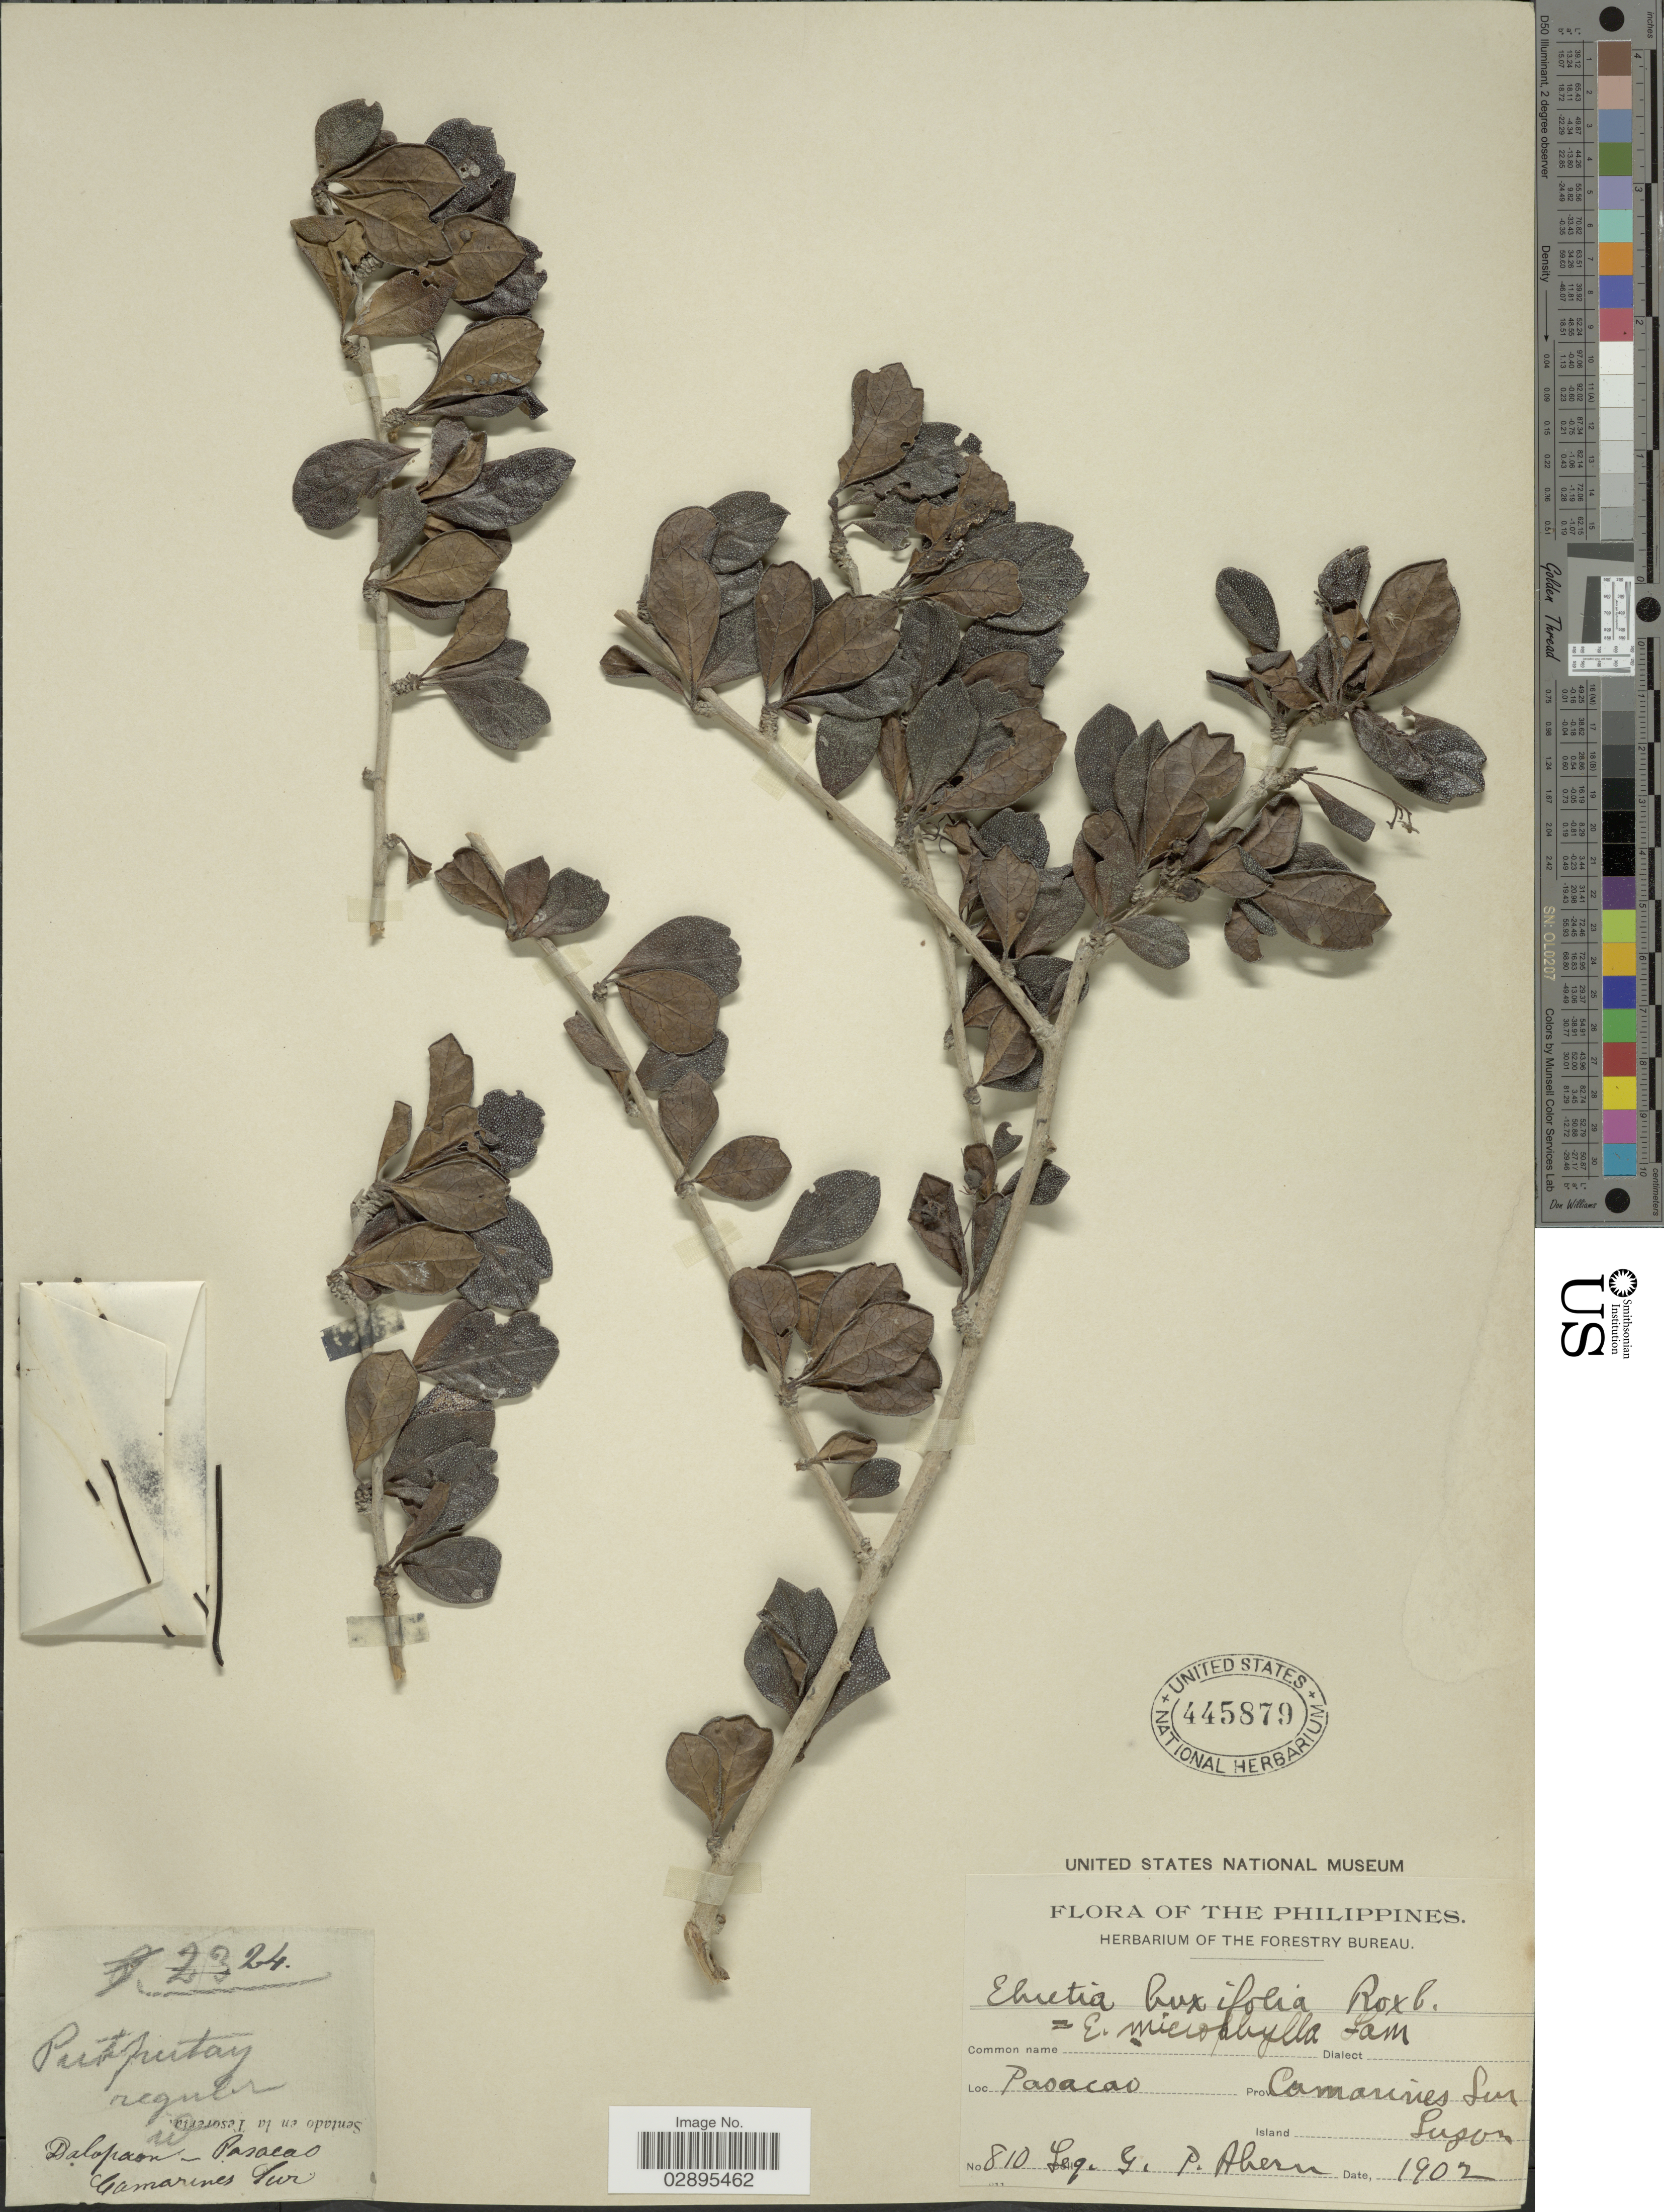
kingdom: Plantae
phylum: Tracheophyta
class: Magnoliopsida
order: Boraginales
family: Ehretiaceae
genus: Ehretia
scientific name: Ehretia microphylla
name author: Lam.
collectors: G. Ahern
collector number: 810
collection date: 1902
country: Philippines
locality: Pasacao. Prov. Camarines Sur. Island Luzon.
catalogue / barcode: US 445879